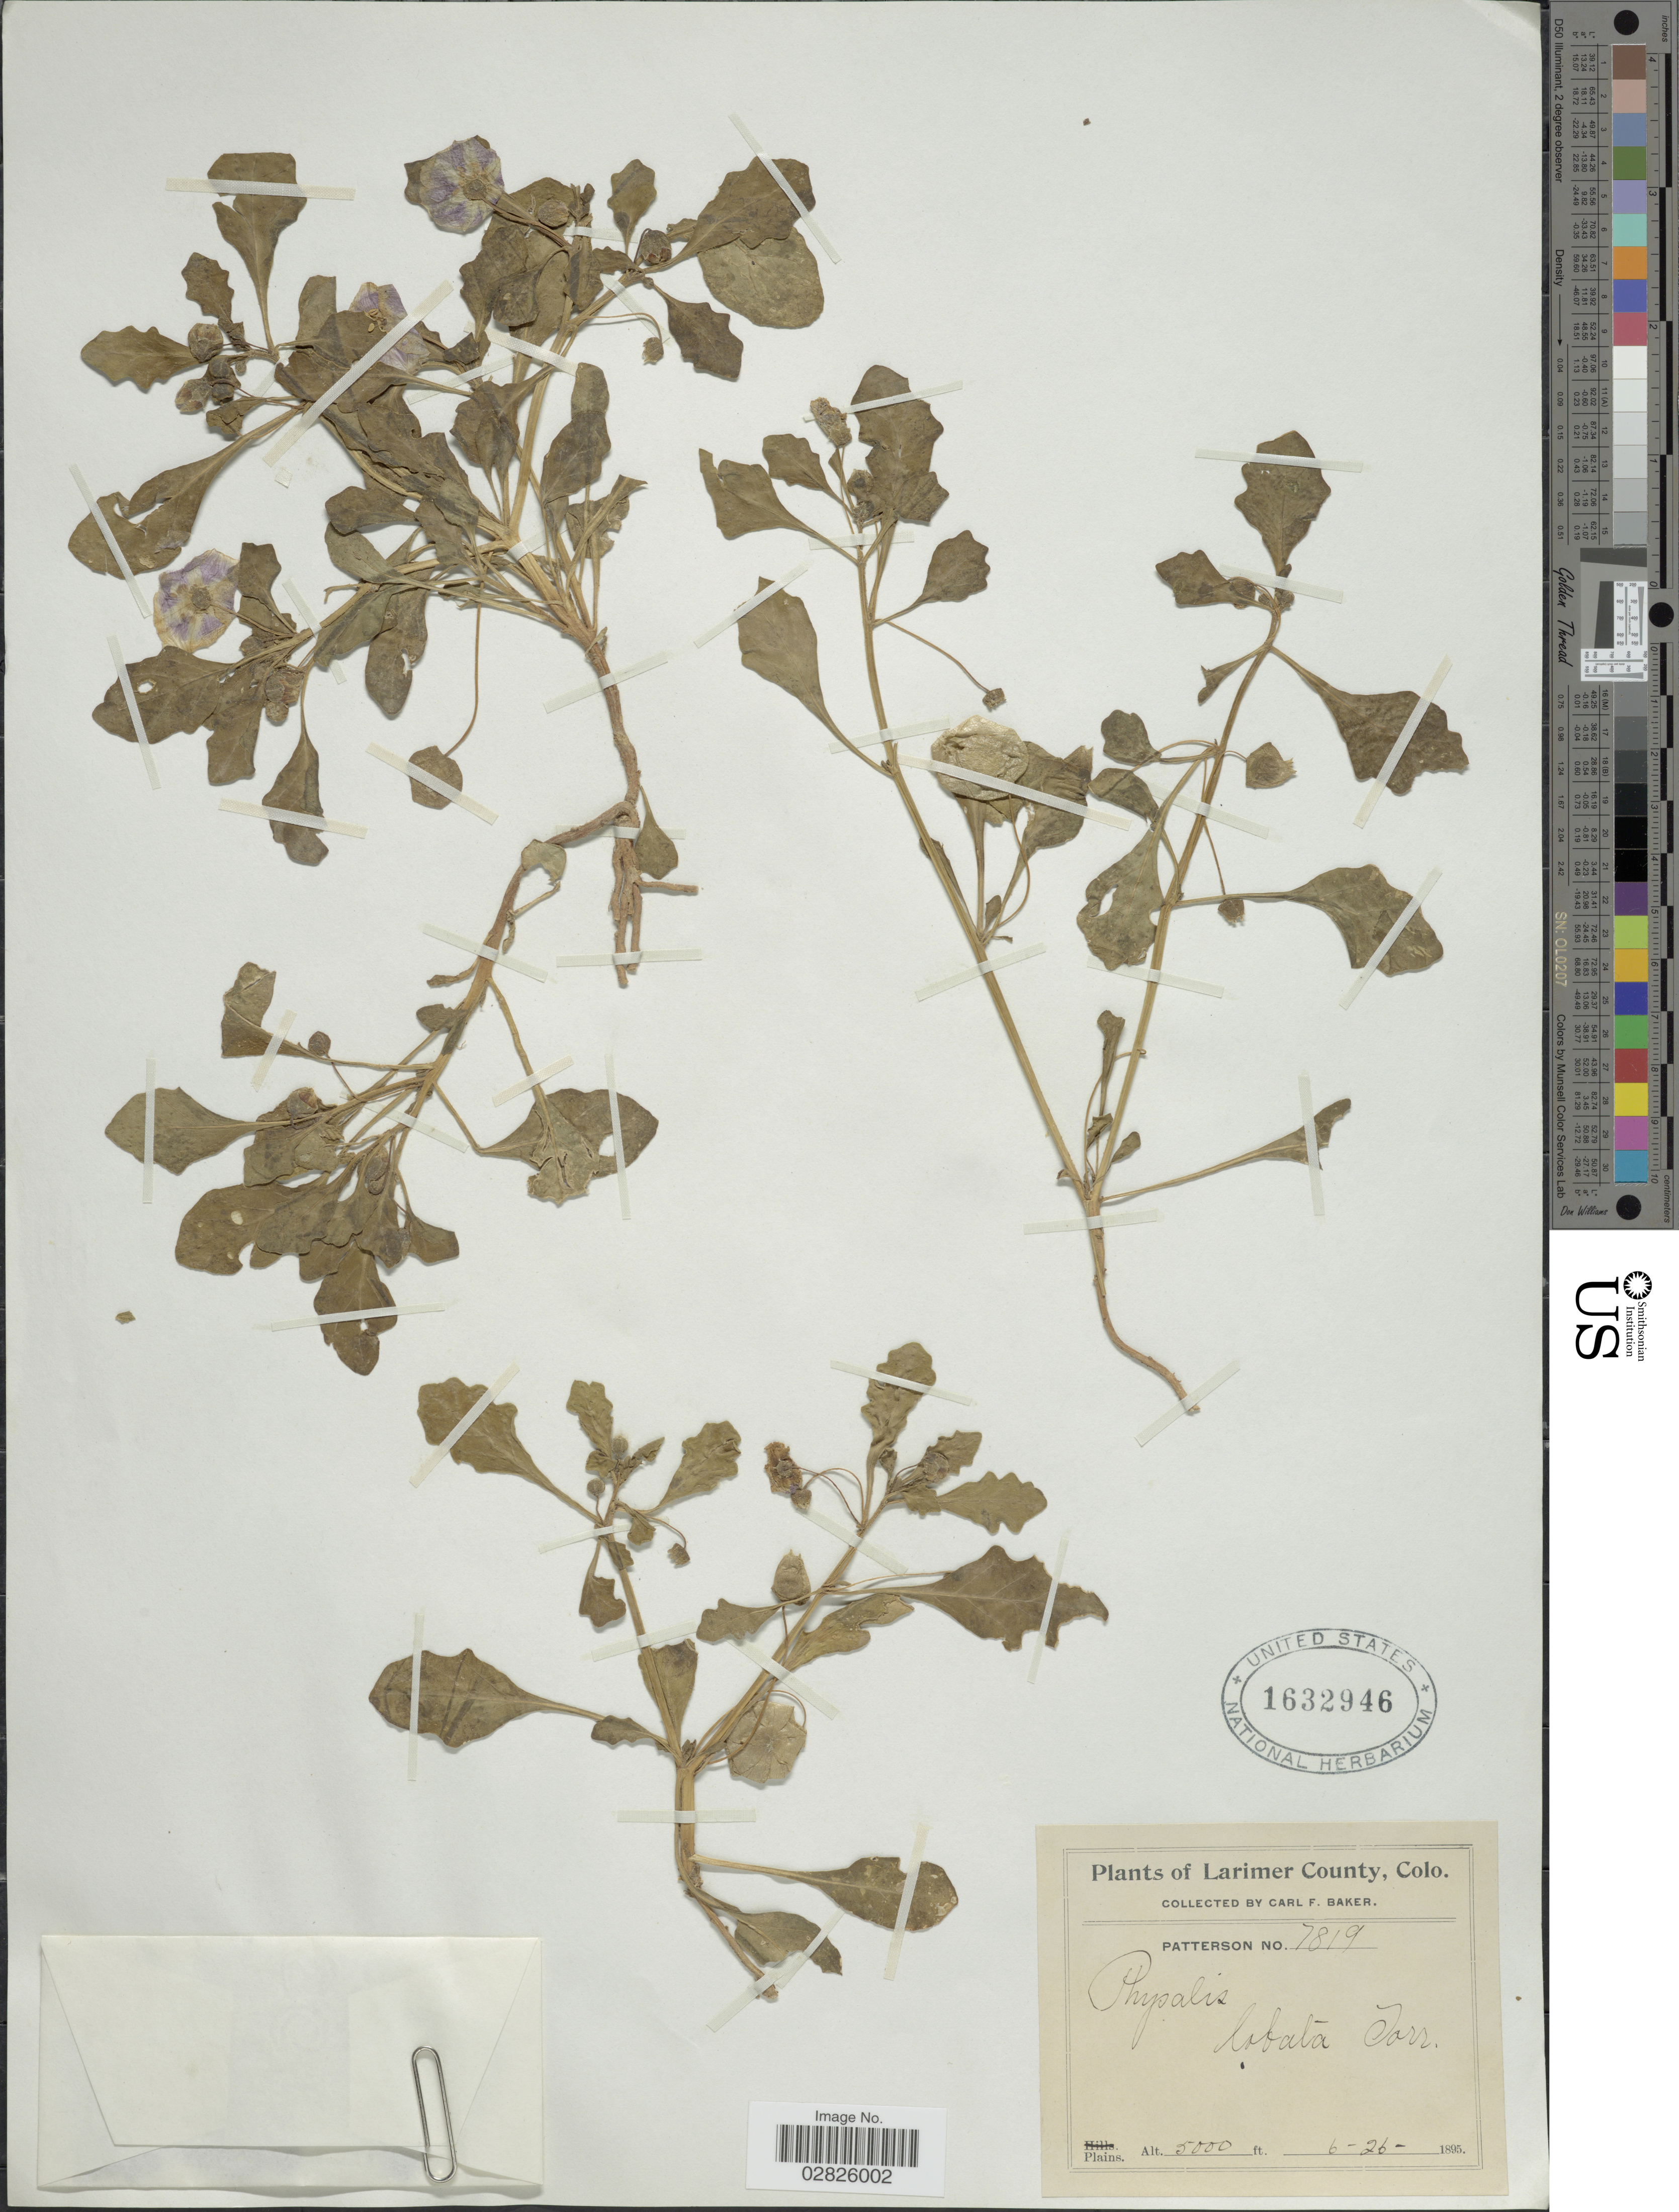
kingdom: Plantae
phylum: Tracheophyta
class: Magnoliopsida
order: Solanales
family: Solanaceae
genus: Quincula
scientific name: Quincula lobata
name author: (Torr.) Raf.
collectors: C. F. Baker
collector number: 7819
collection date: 1895-06-26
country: United States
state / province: Colorado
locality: Larimer County. Patterson.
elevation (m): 1524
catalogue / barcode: US 1632946